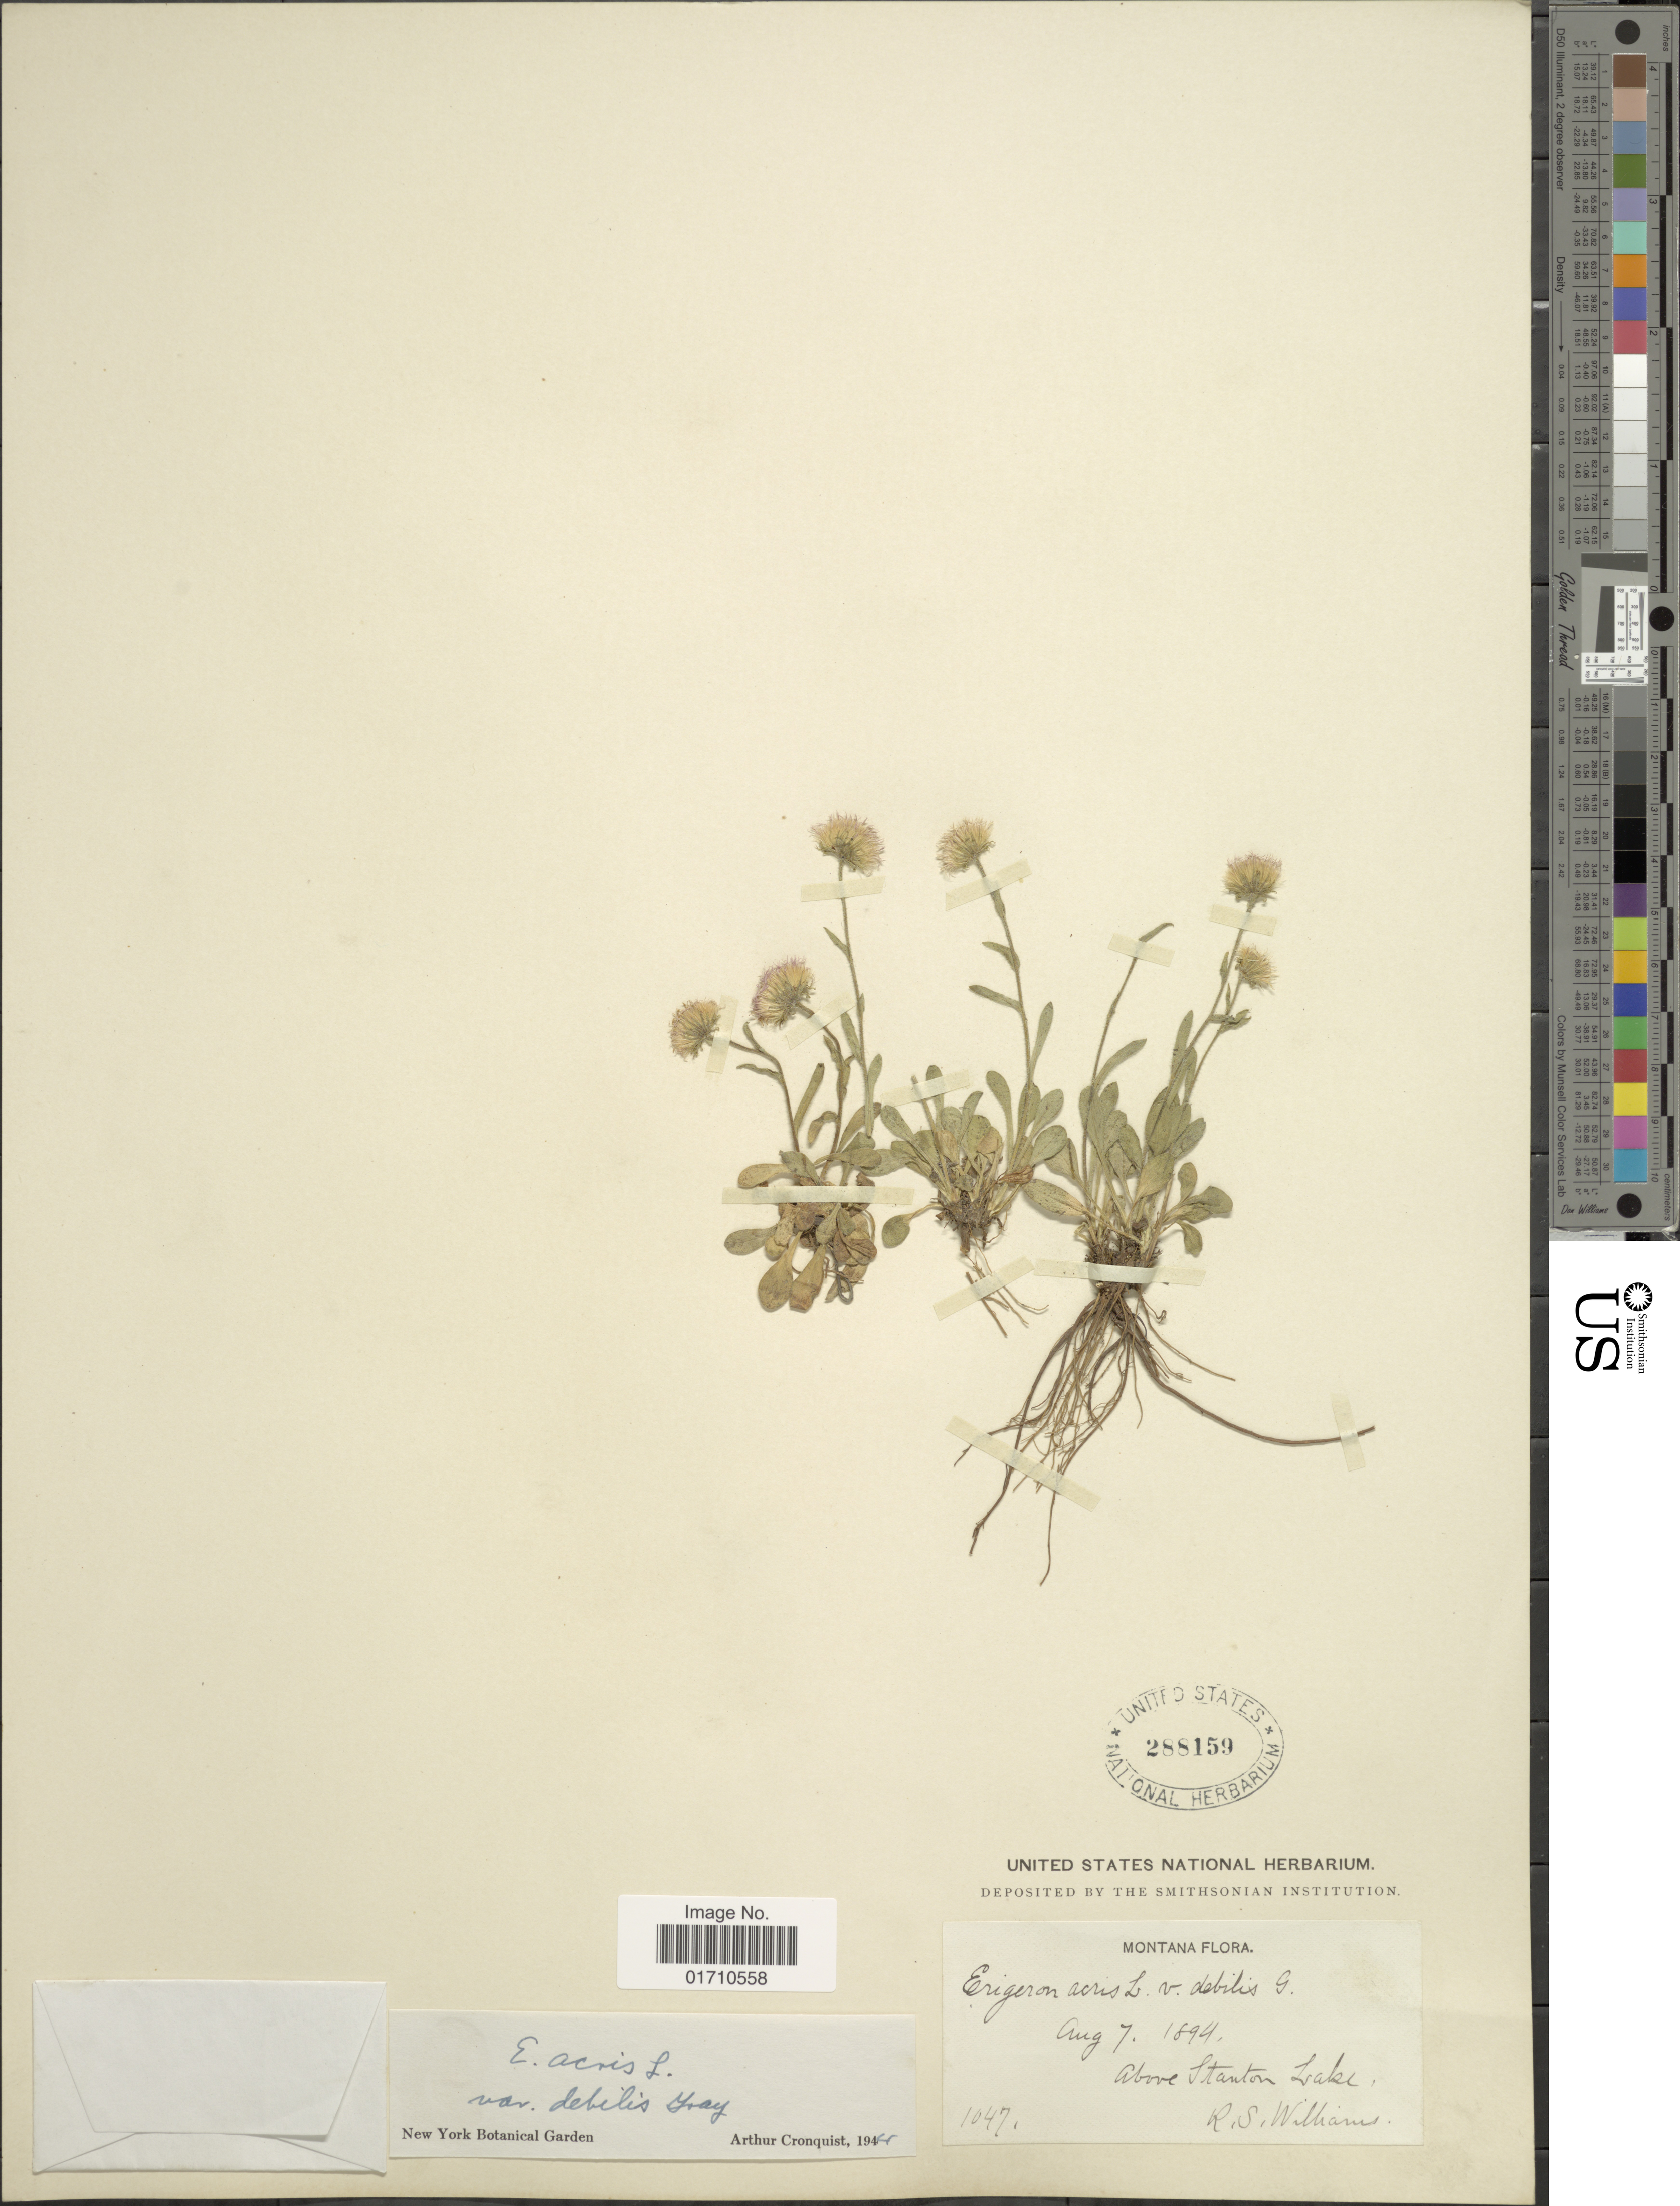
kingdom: Plantae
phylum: Tracheophyta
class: Magnoliopsida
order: Asterales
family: Asteraceae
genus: Erigeron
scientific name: Erigeron acris var. debilis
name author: A. Gray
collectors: R. S. Williams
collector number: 1047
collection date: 1894-08-07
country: United States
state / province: Montana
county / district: Flathead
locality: Above Statnton Lake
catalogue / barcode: US 288159